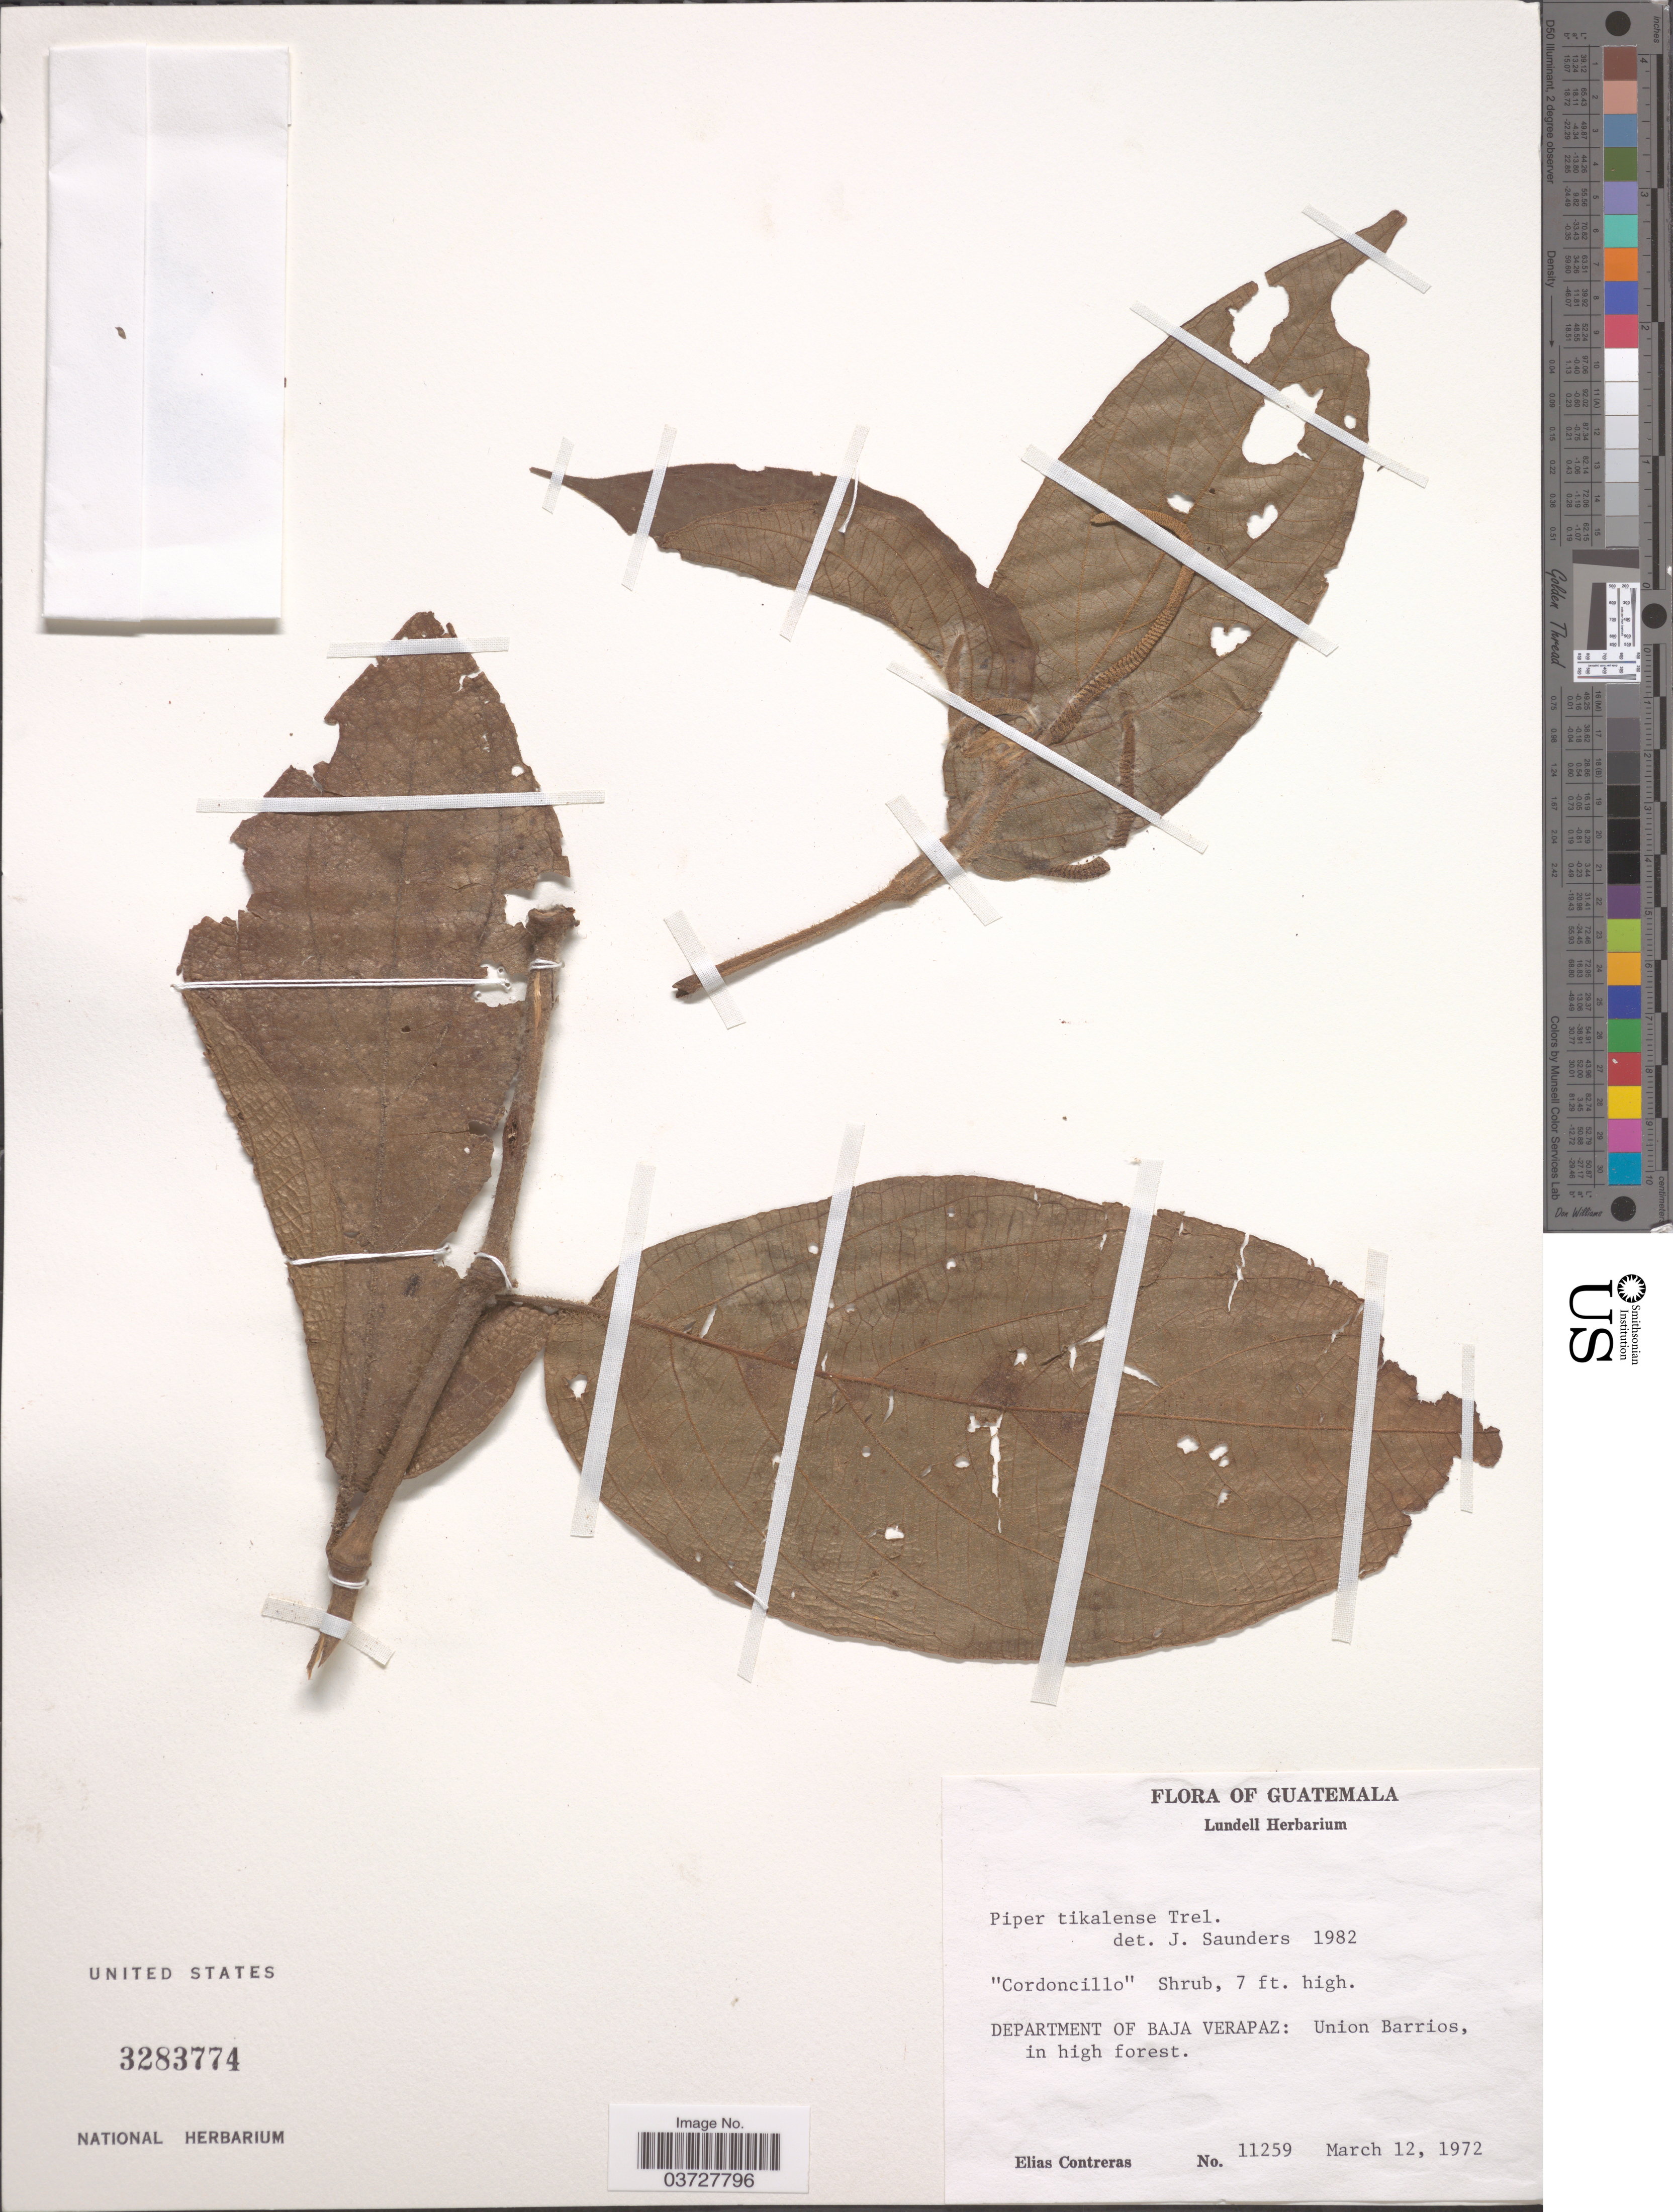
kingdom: Plantae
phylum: Tracheophyta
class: Magnoliopsida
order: Piperales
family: Piperaceae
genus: Piper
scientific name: Piper tikalense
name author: Trel.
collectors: E. Contreras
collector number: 11259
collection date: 1972-03-12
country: Guatemala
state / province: Baja Verapaz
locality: Department of Baja Verapaz: Union Barrios, in high forest.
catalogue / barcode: US 3283774